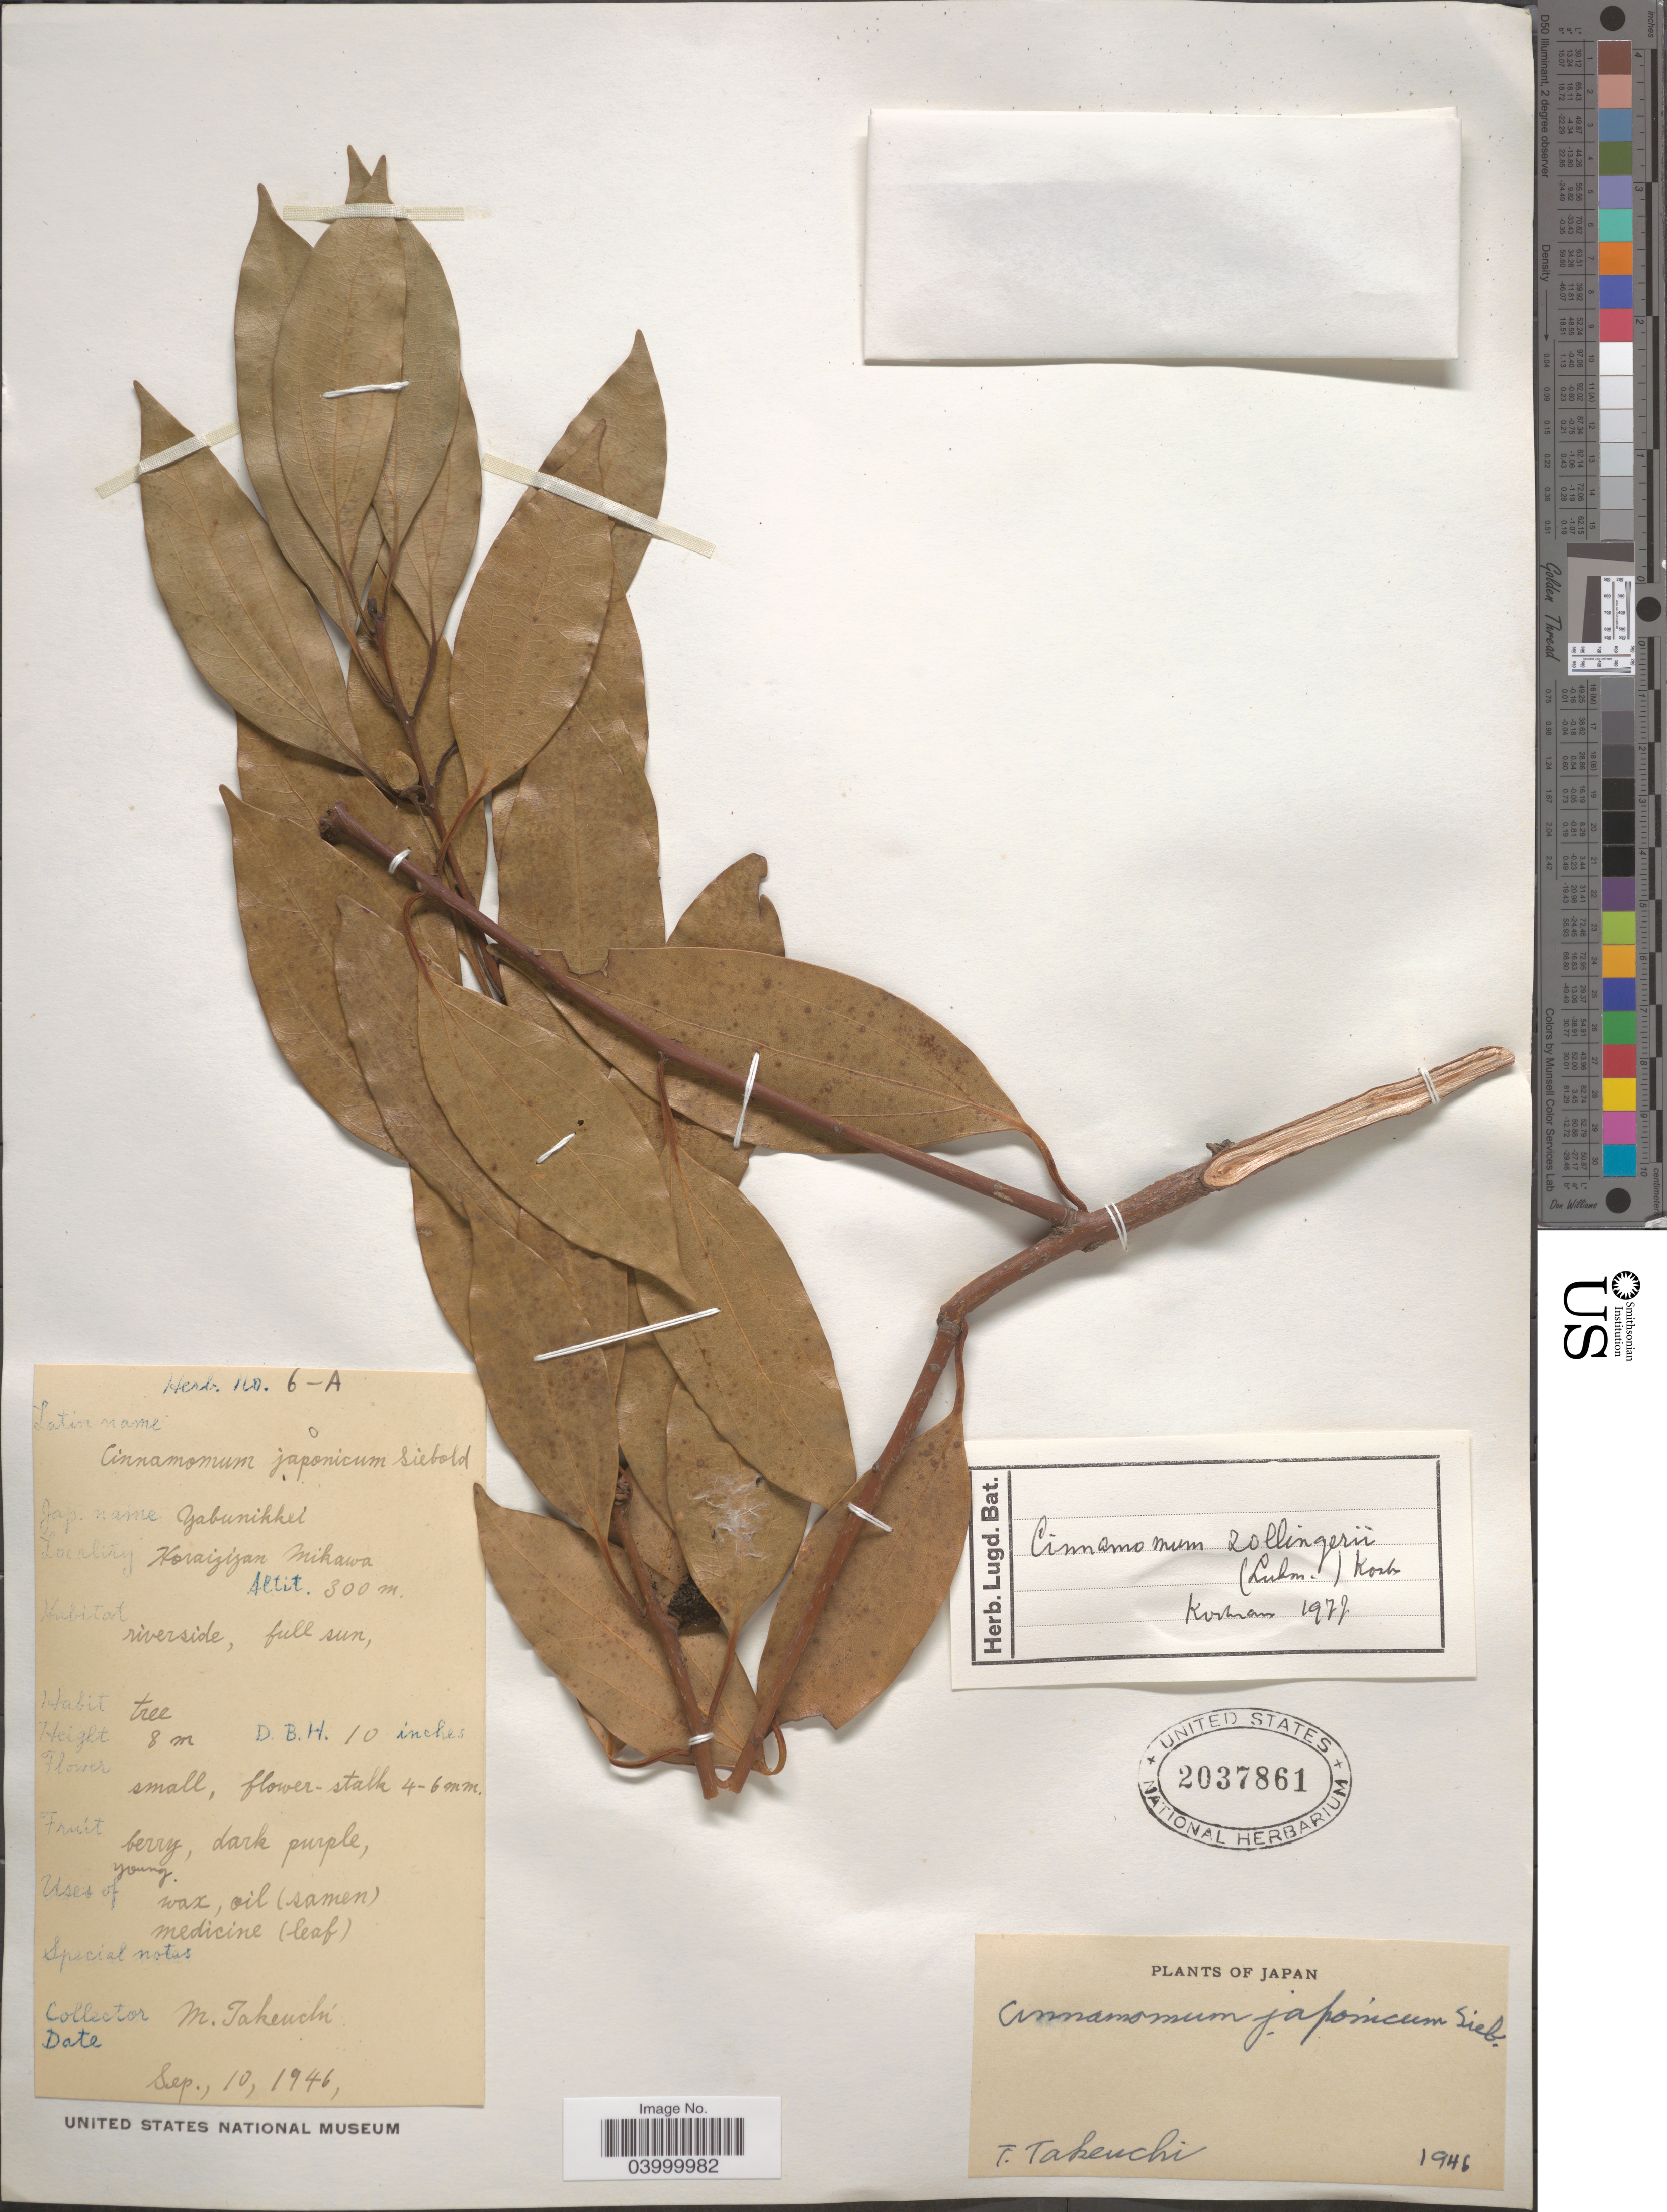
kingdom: Plantae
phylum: Tracheophyta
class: Magnoliopsida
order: Laurales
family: Lauraceae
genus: Cinnamomum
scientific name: Cinnamomum zollingeri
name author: Lukman.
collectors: M. Takeuchi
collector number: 6-A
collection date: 1946-09-10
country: Japan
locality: Horaijizan Mikawa.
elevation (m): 300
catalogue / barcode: US 2037861